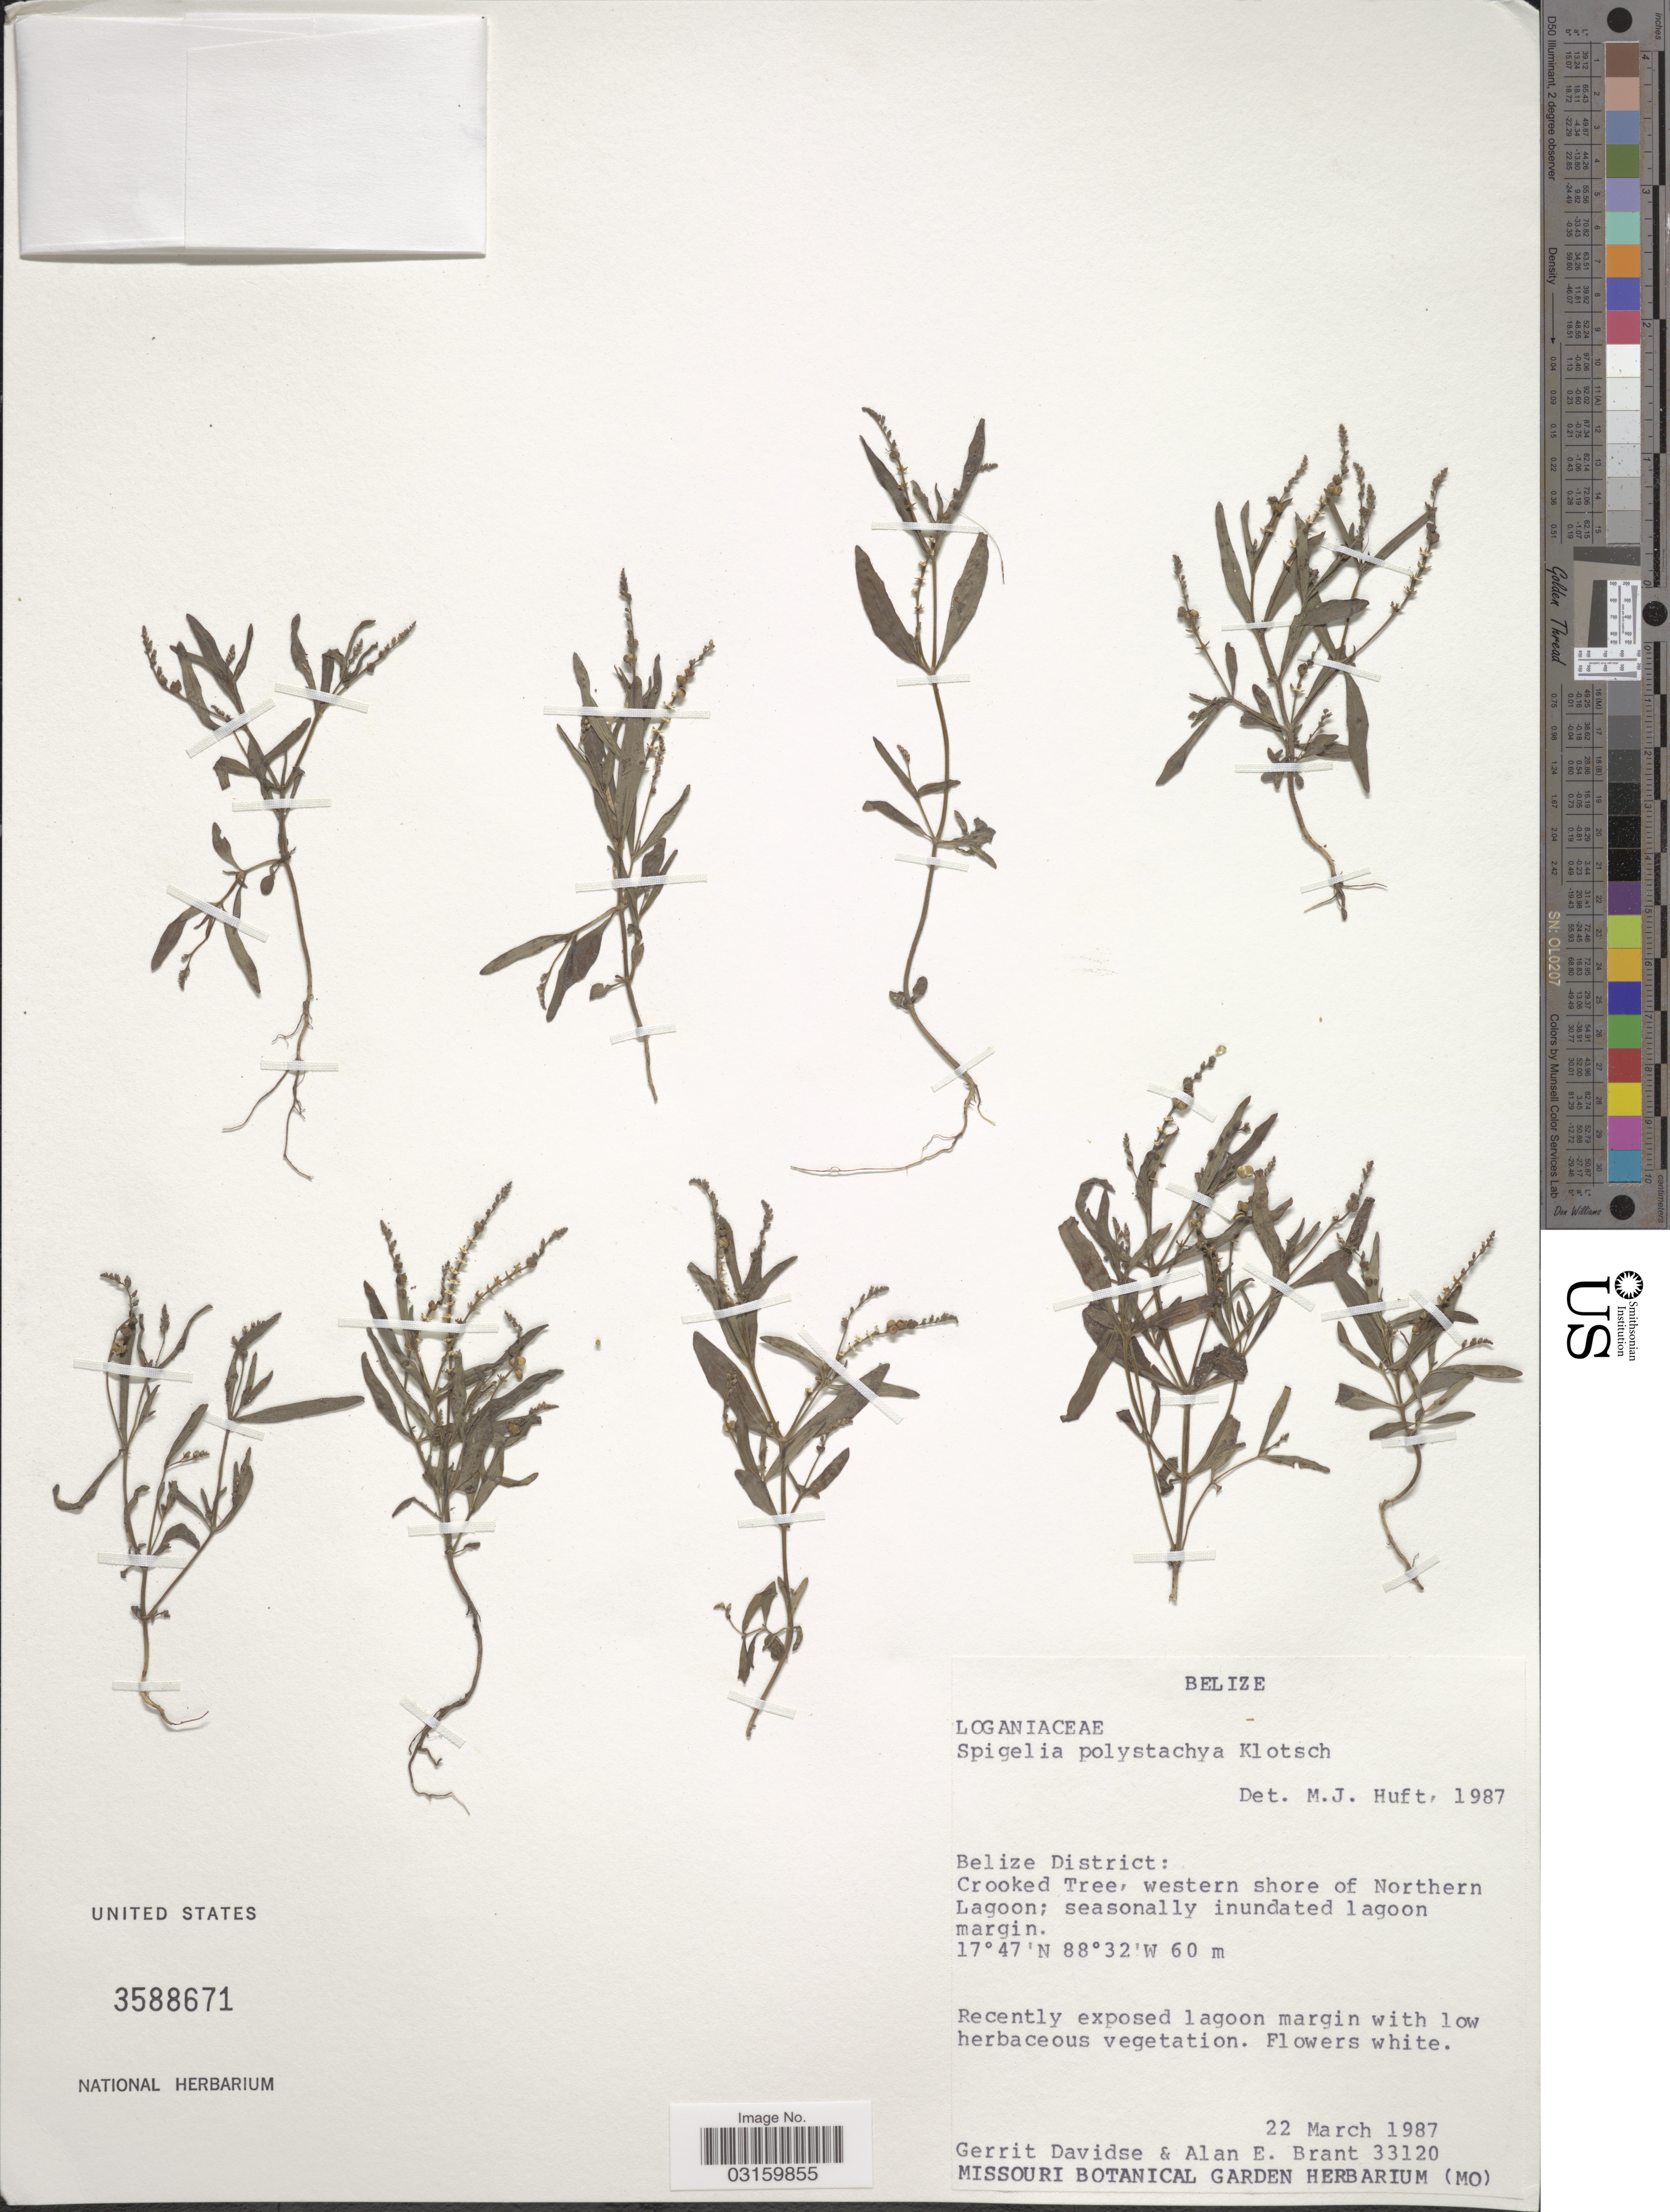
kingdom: Plantae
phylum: Tracheophyta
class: Magnoliopsida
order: Gentianales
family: Loganiaceae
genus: Spigelia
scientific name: Spigelia polystachya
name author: Klotzsch ex Progel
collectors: G. Davidse & A. Brant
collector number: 33120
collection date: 1987-03-22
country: Belize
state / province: Belize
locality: Belize District: Crooked Tree, western shore of Northern Lagoon.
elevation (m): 60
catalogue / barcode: US 3588671